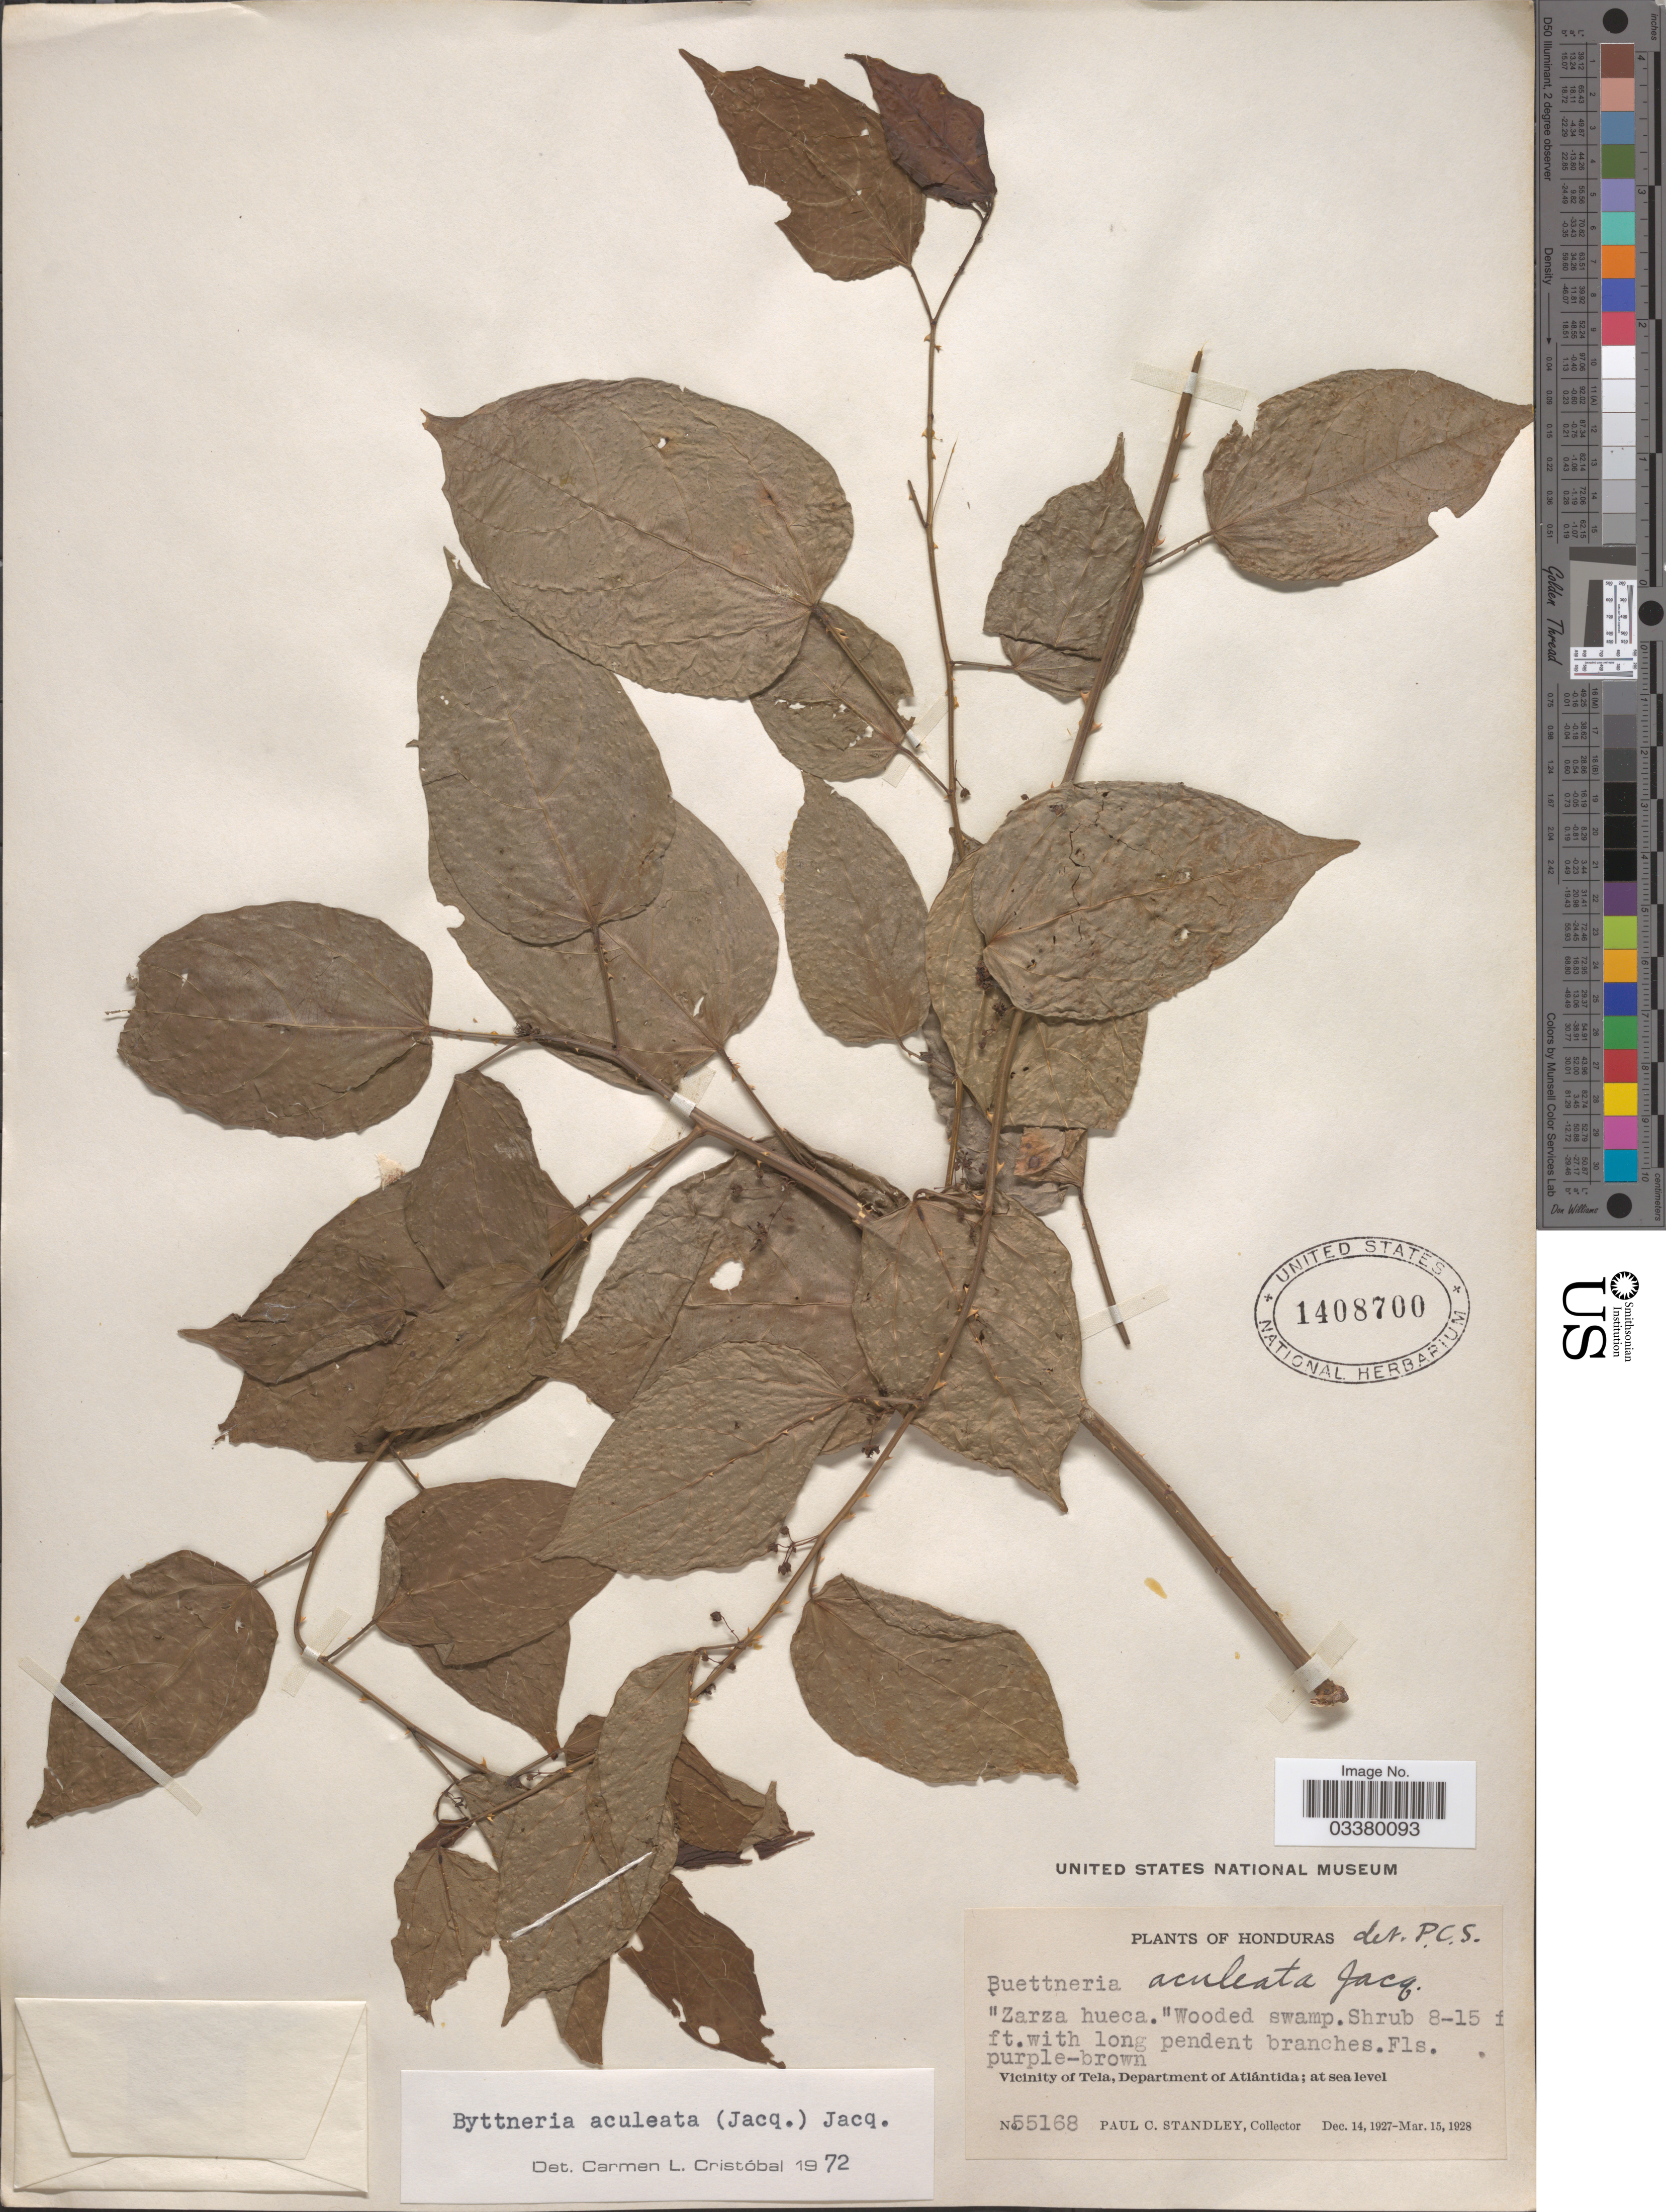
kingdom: Plantae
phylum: Tracheophyta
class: Magnoliopsida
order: Malvales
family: Malvaceae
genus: Byttneria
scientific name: Byttneria aculeata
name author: (Jacq.) Jacq.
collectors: P. C. Standley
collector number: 55168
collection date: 1927-12-14/1928-03-15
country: Honduras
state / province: Atlántida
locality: Vicinity of Tela, Department of Atlántida.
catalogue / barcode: US 1408700